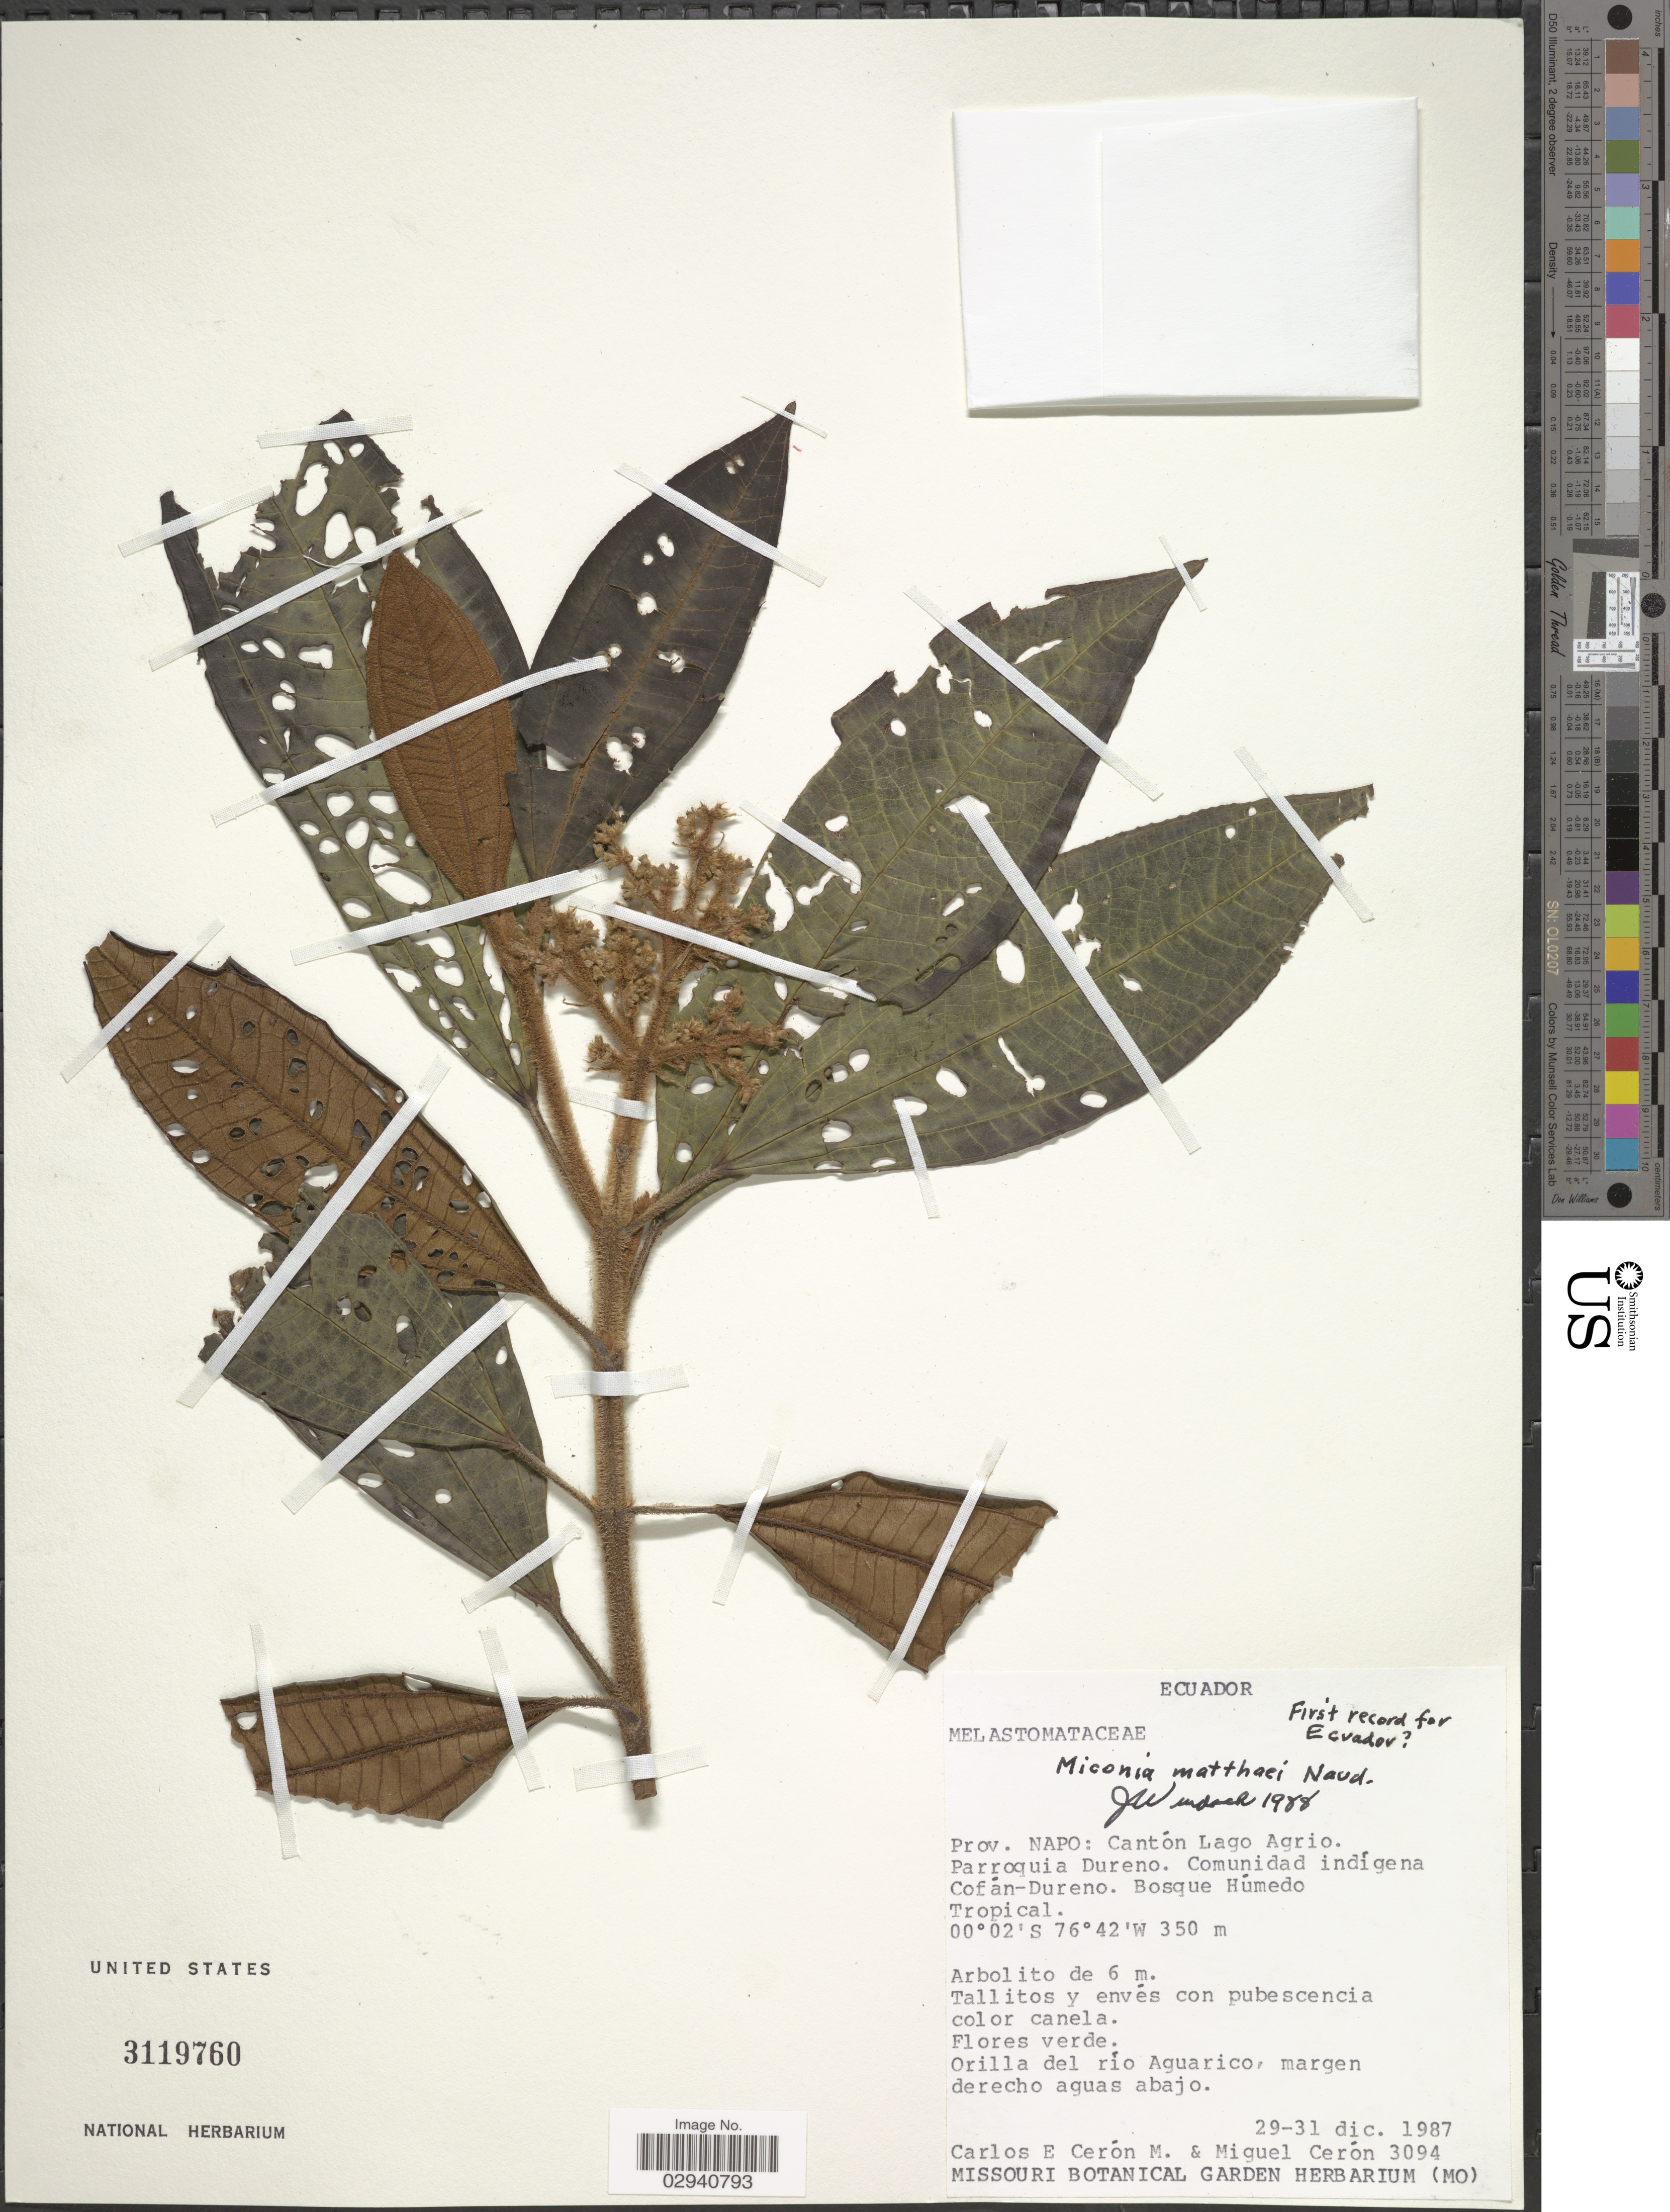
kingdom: Plantae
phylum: Tracheophyta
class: Magnoliopsida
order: Myrtales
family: Melastomataceae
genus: Miconia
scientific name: Miconia matthaei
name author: Naudin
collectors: C. E. Cerón M. & M. Ceron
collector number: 3094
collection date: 1987-12-29/1987-12-31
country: Ecuador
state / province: Napo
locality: Cantón Lago Agrio. Parroquia Dureno. Comunidad indígena Cofán-Dureno.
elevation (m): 350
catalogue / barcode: US 3119760